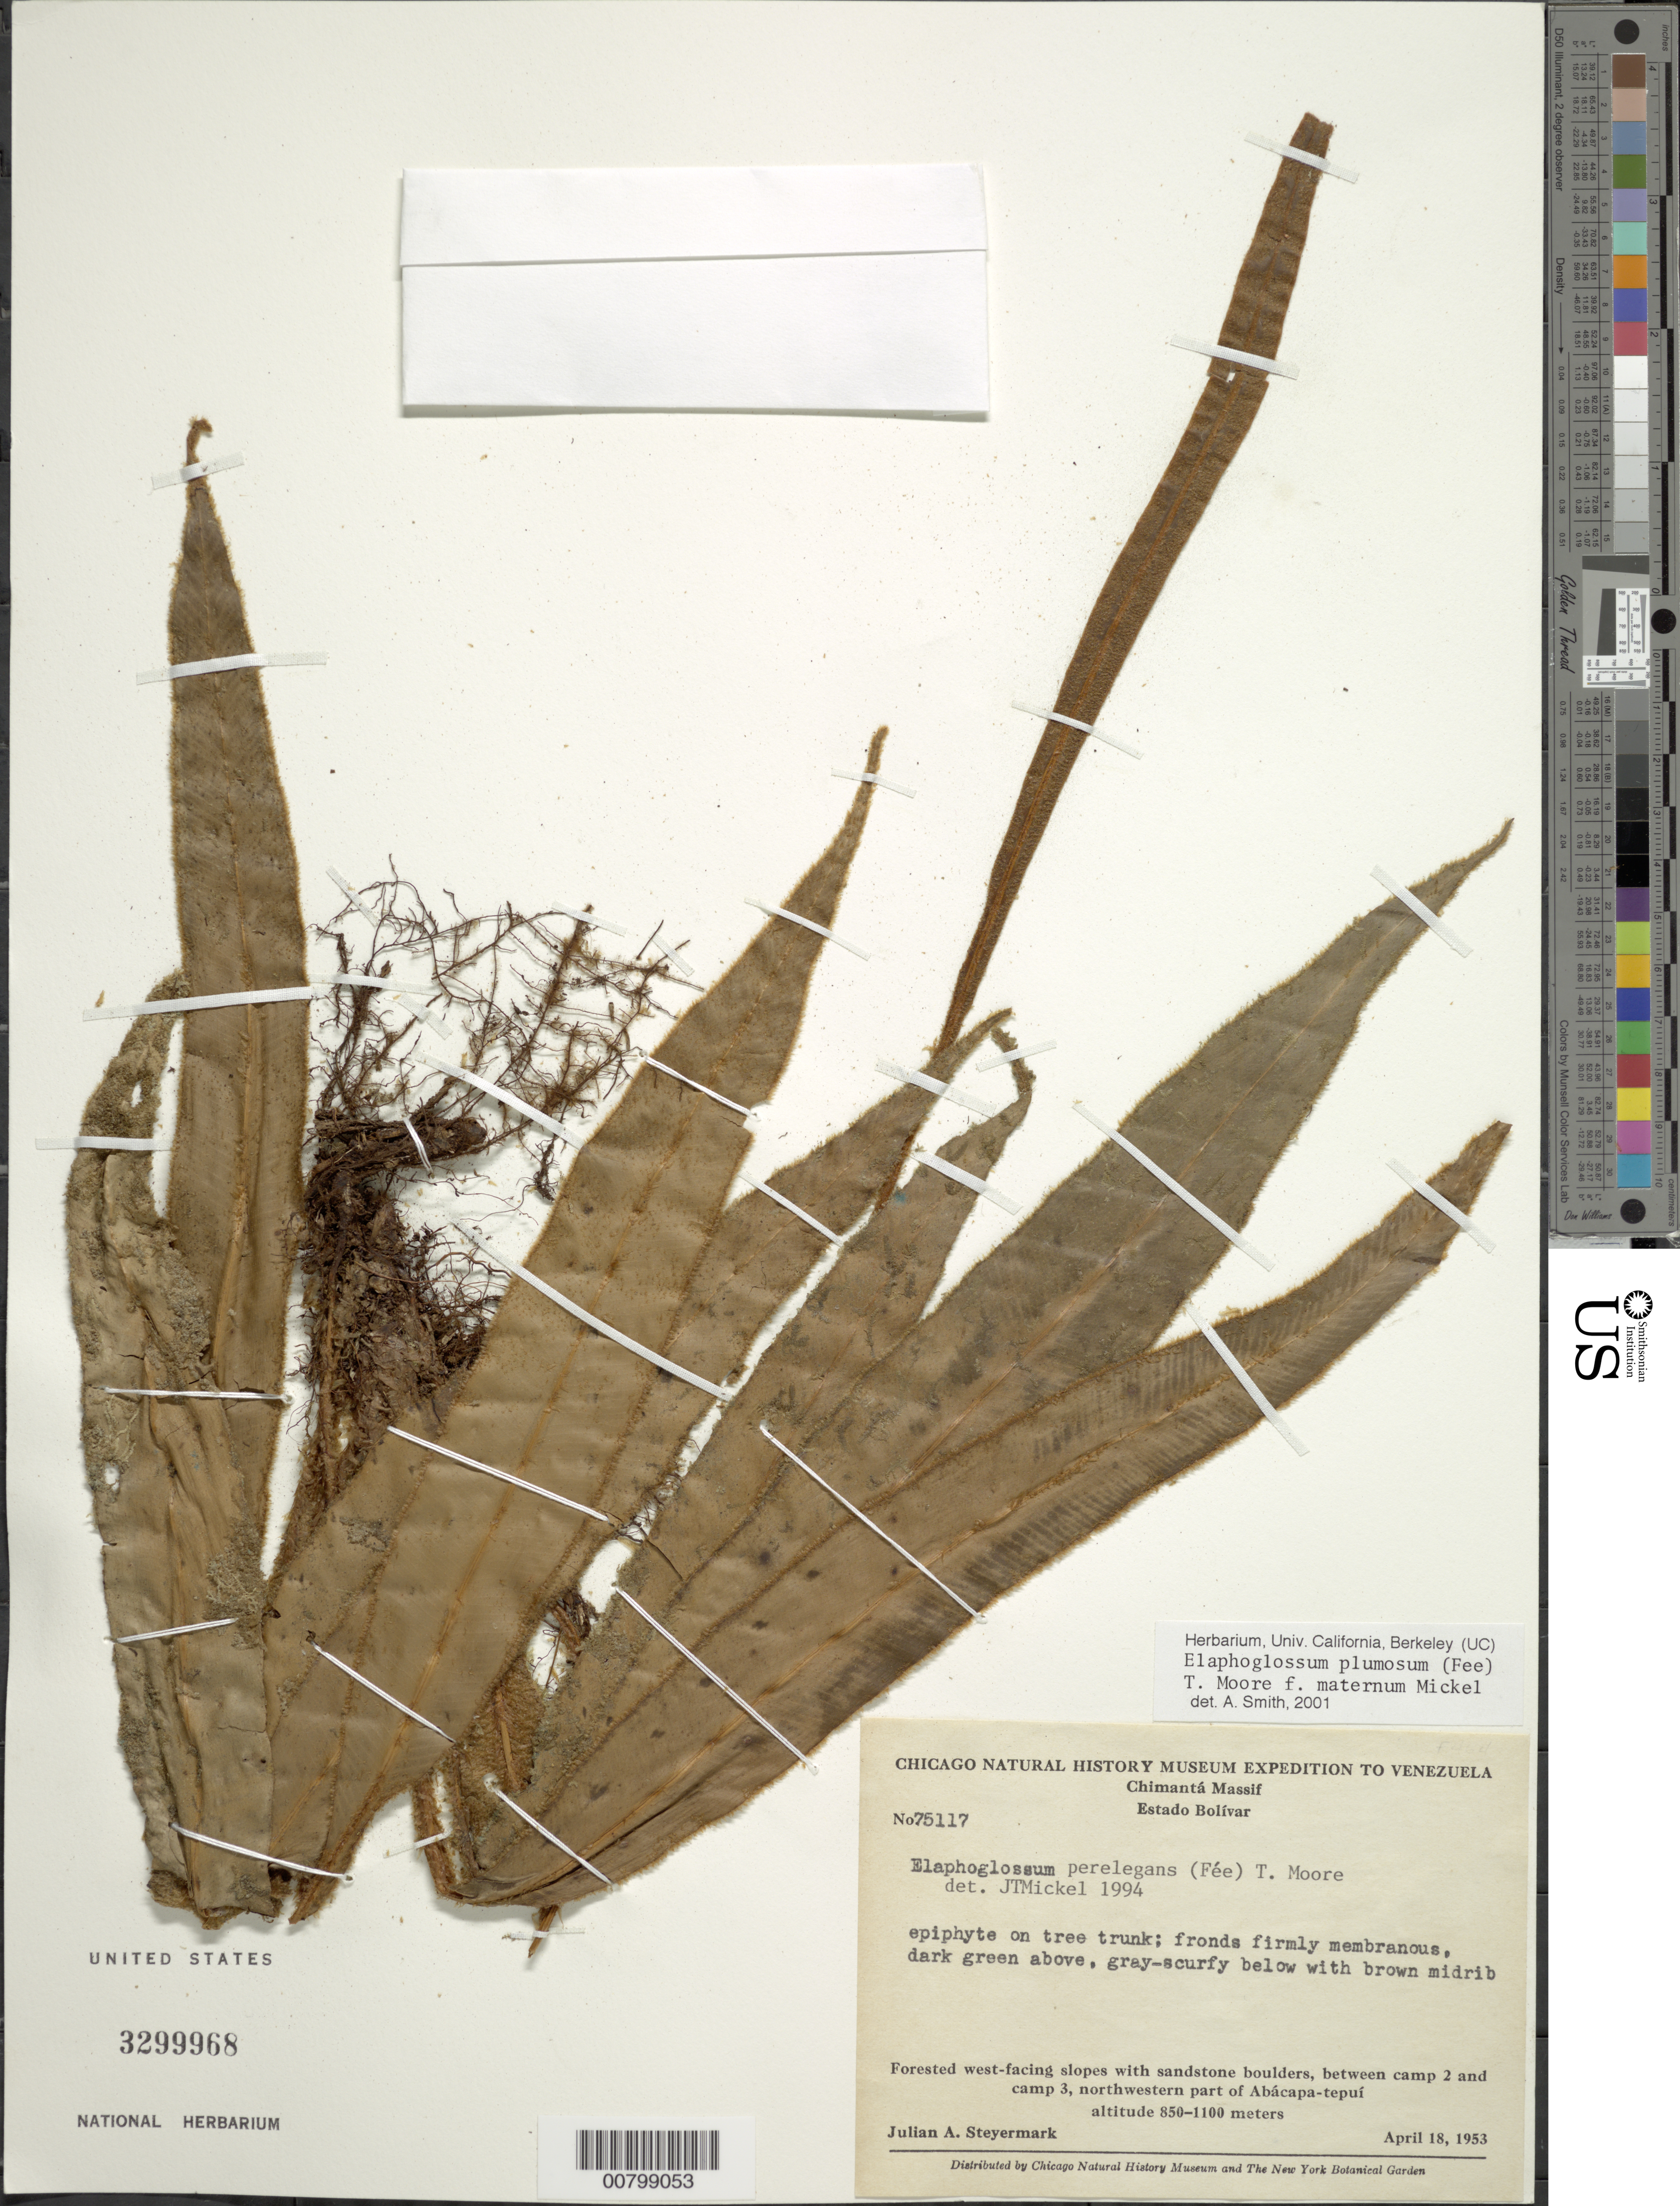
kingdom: Plantae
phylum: Tracheophyta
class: Polypodiopsida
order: Polypodiales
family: Dryopteridaceae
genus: Elaphoglossum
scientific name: Elaphoglossum plumosum f. maternum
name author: Mickel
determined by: Smith, A.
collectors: J. Steyermark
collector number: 75117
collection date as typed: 18-Apr-53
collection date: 1953-04-18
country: Venezuela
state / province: Bolívar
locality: Chimantá Massif, Abácapa-tepuí, between camp 2 and 3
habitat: Forested W-facing slopes with sandstone boulders; on tree trunk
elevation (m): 850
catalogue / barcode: US 3299968